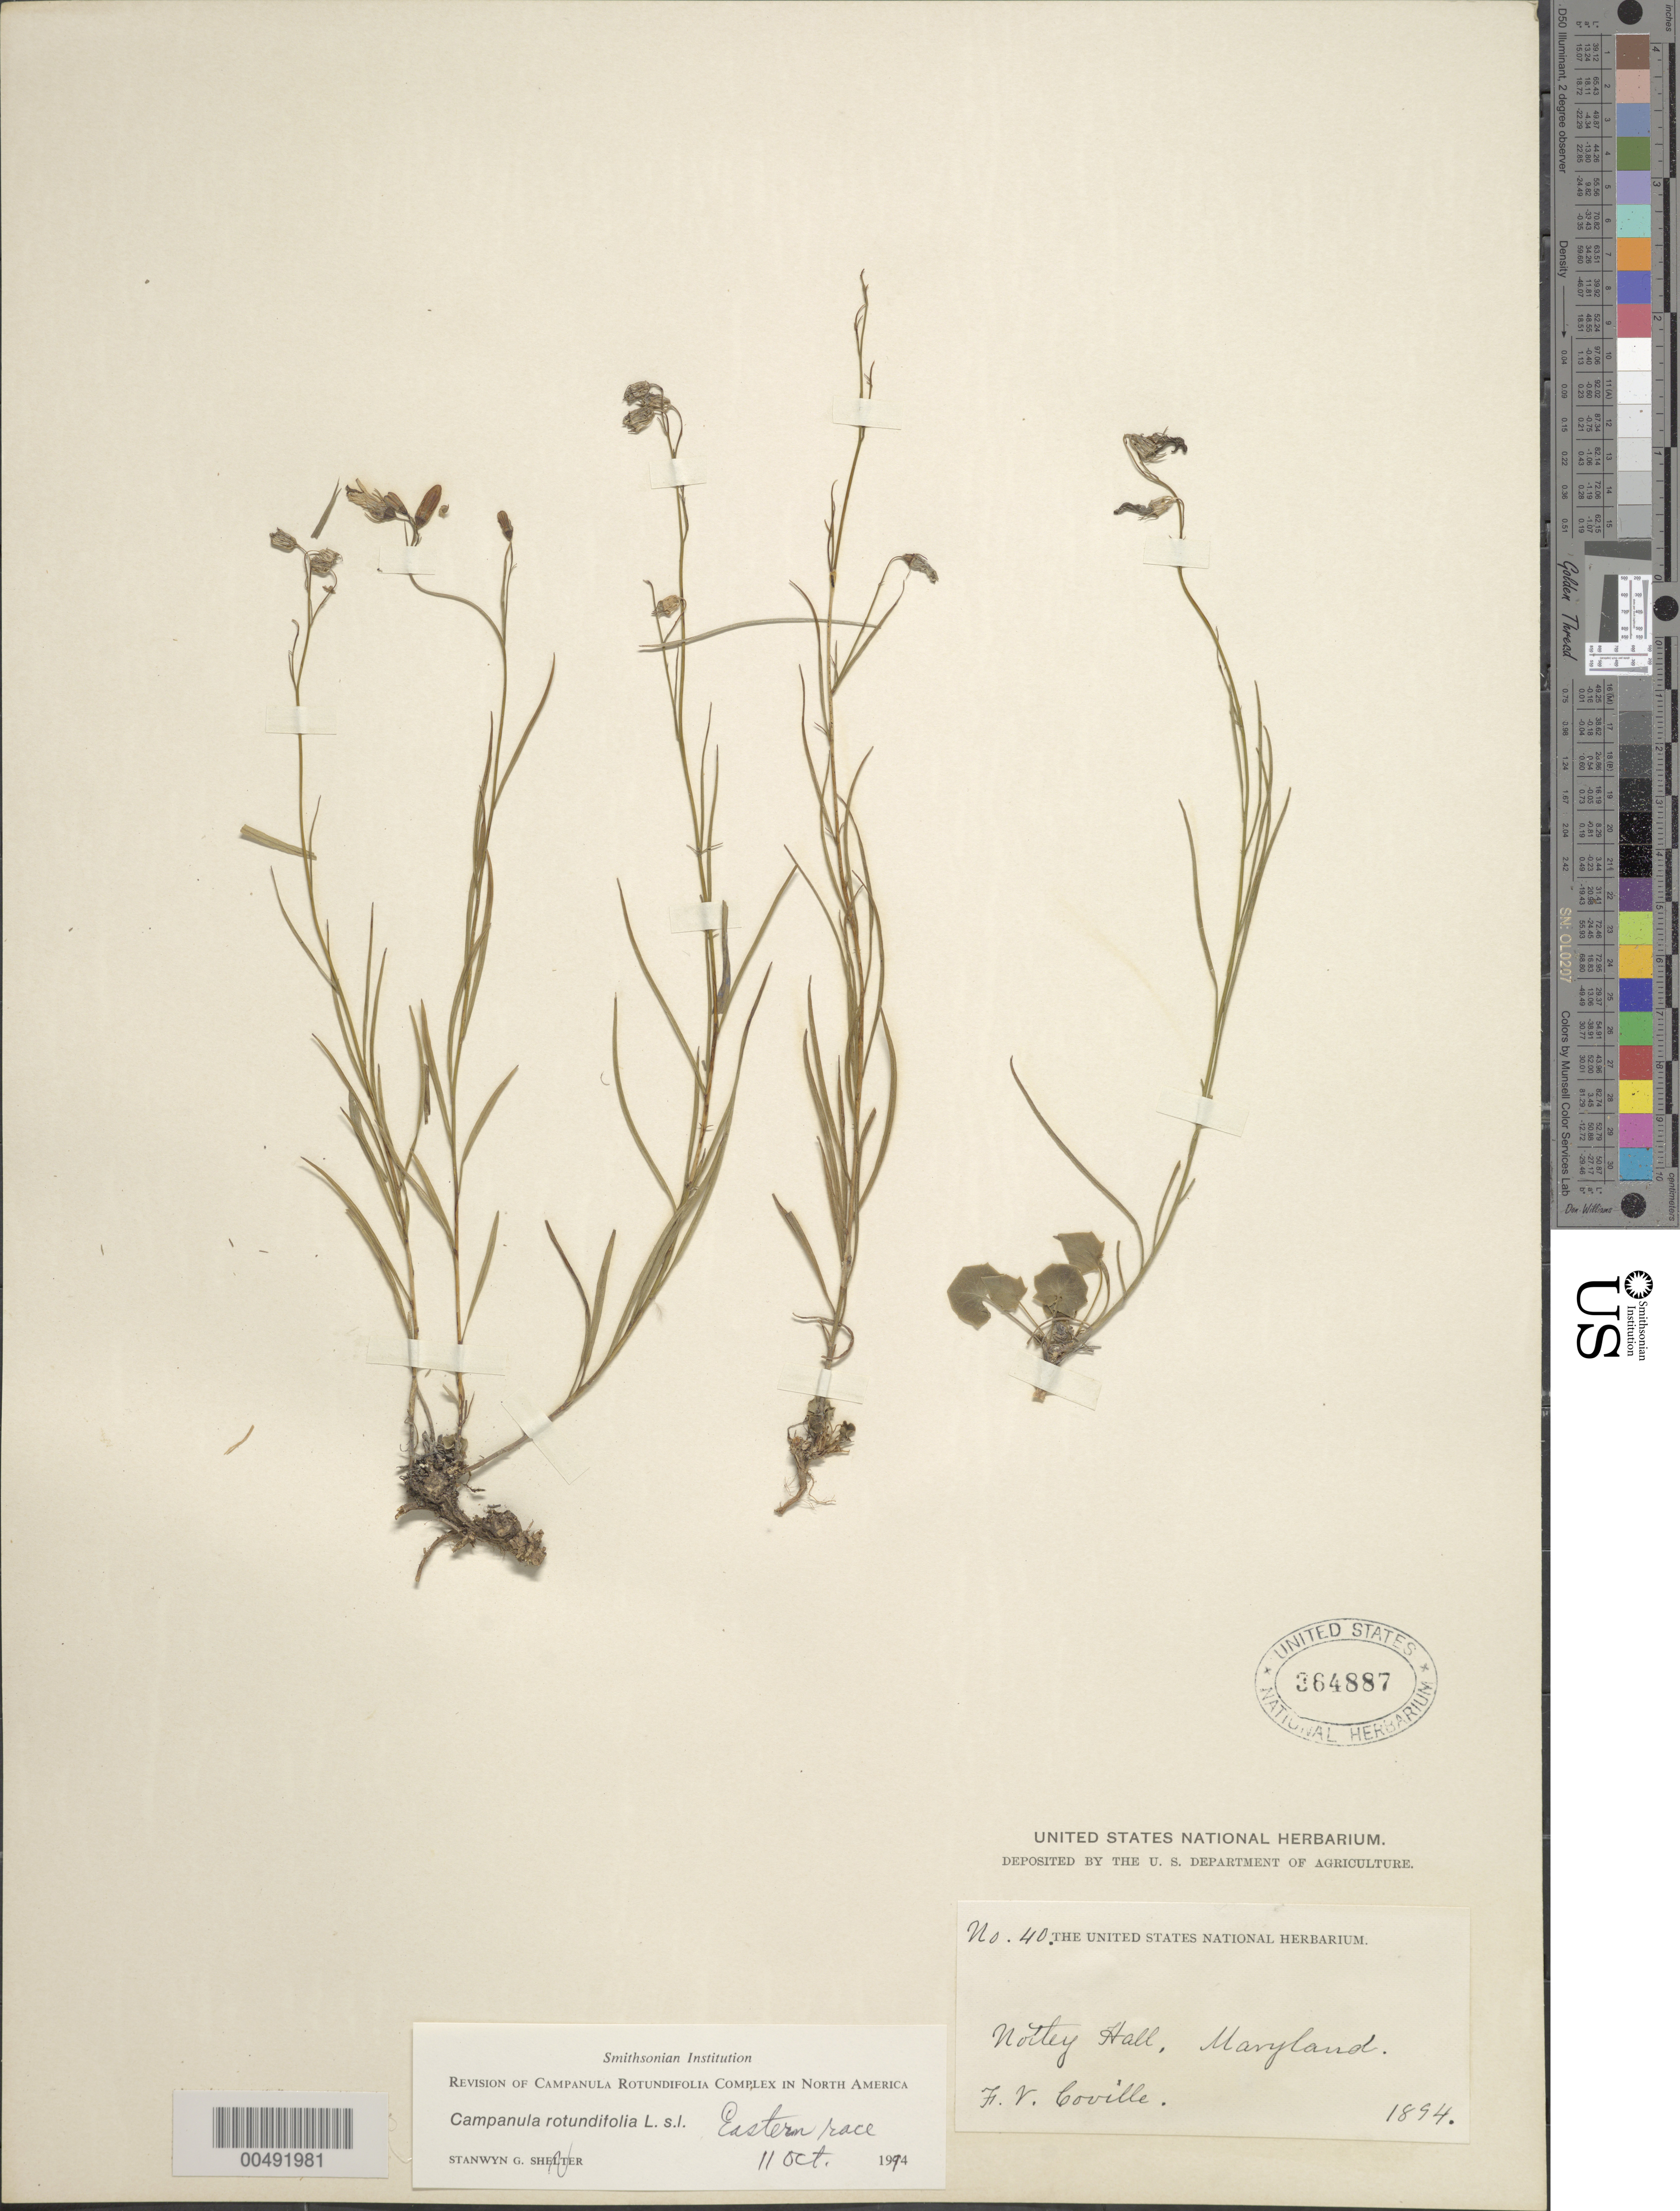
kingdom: Plantae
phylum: Tracheophyta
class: Magnoliopsida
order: Asterales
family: Campanulaceae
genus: Campanula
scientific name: Campanula rotundifolia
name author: L.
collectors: F. V. Coville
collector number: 40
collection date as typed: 1894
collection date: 1894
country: United States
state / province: Maryland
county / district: Prince George's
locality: Notley Hall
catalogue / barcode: US 364887